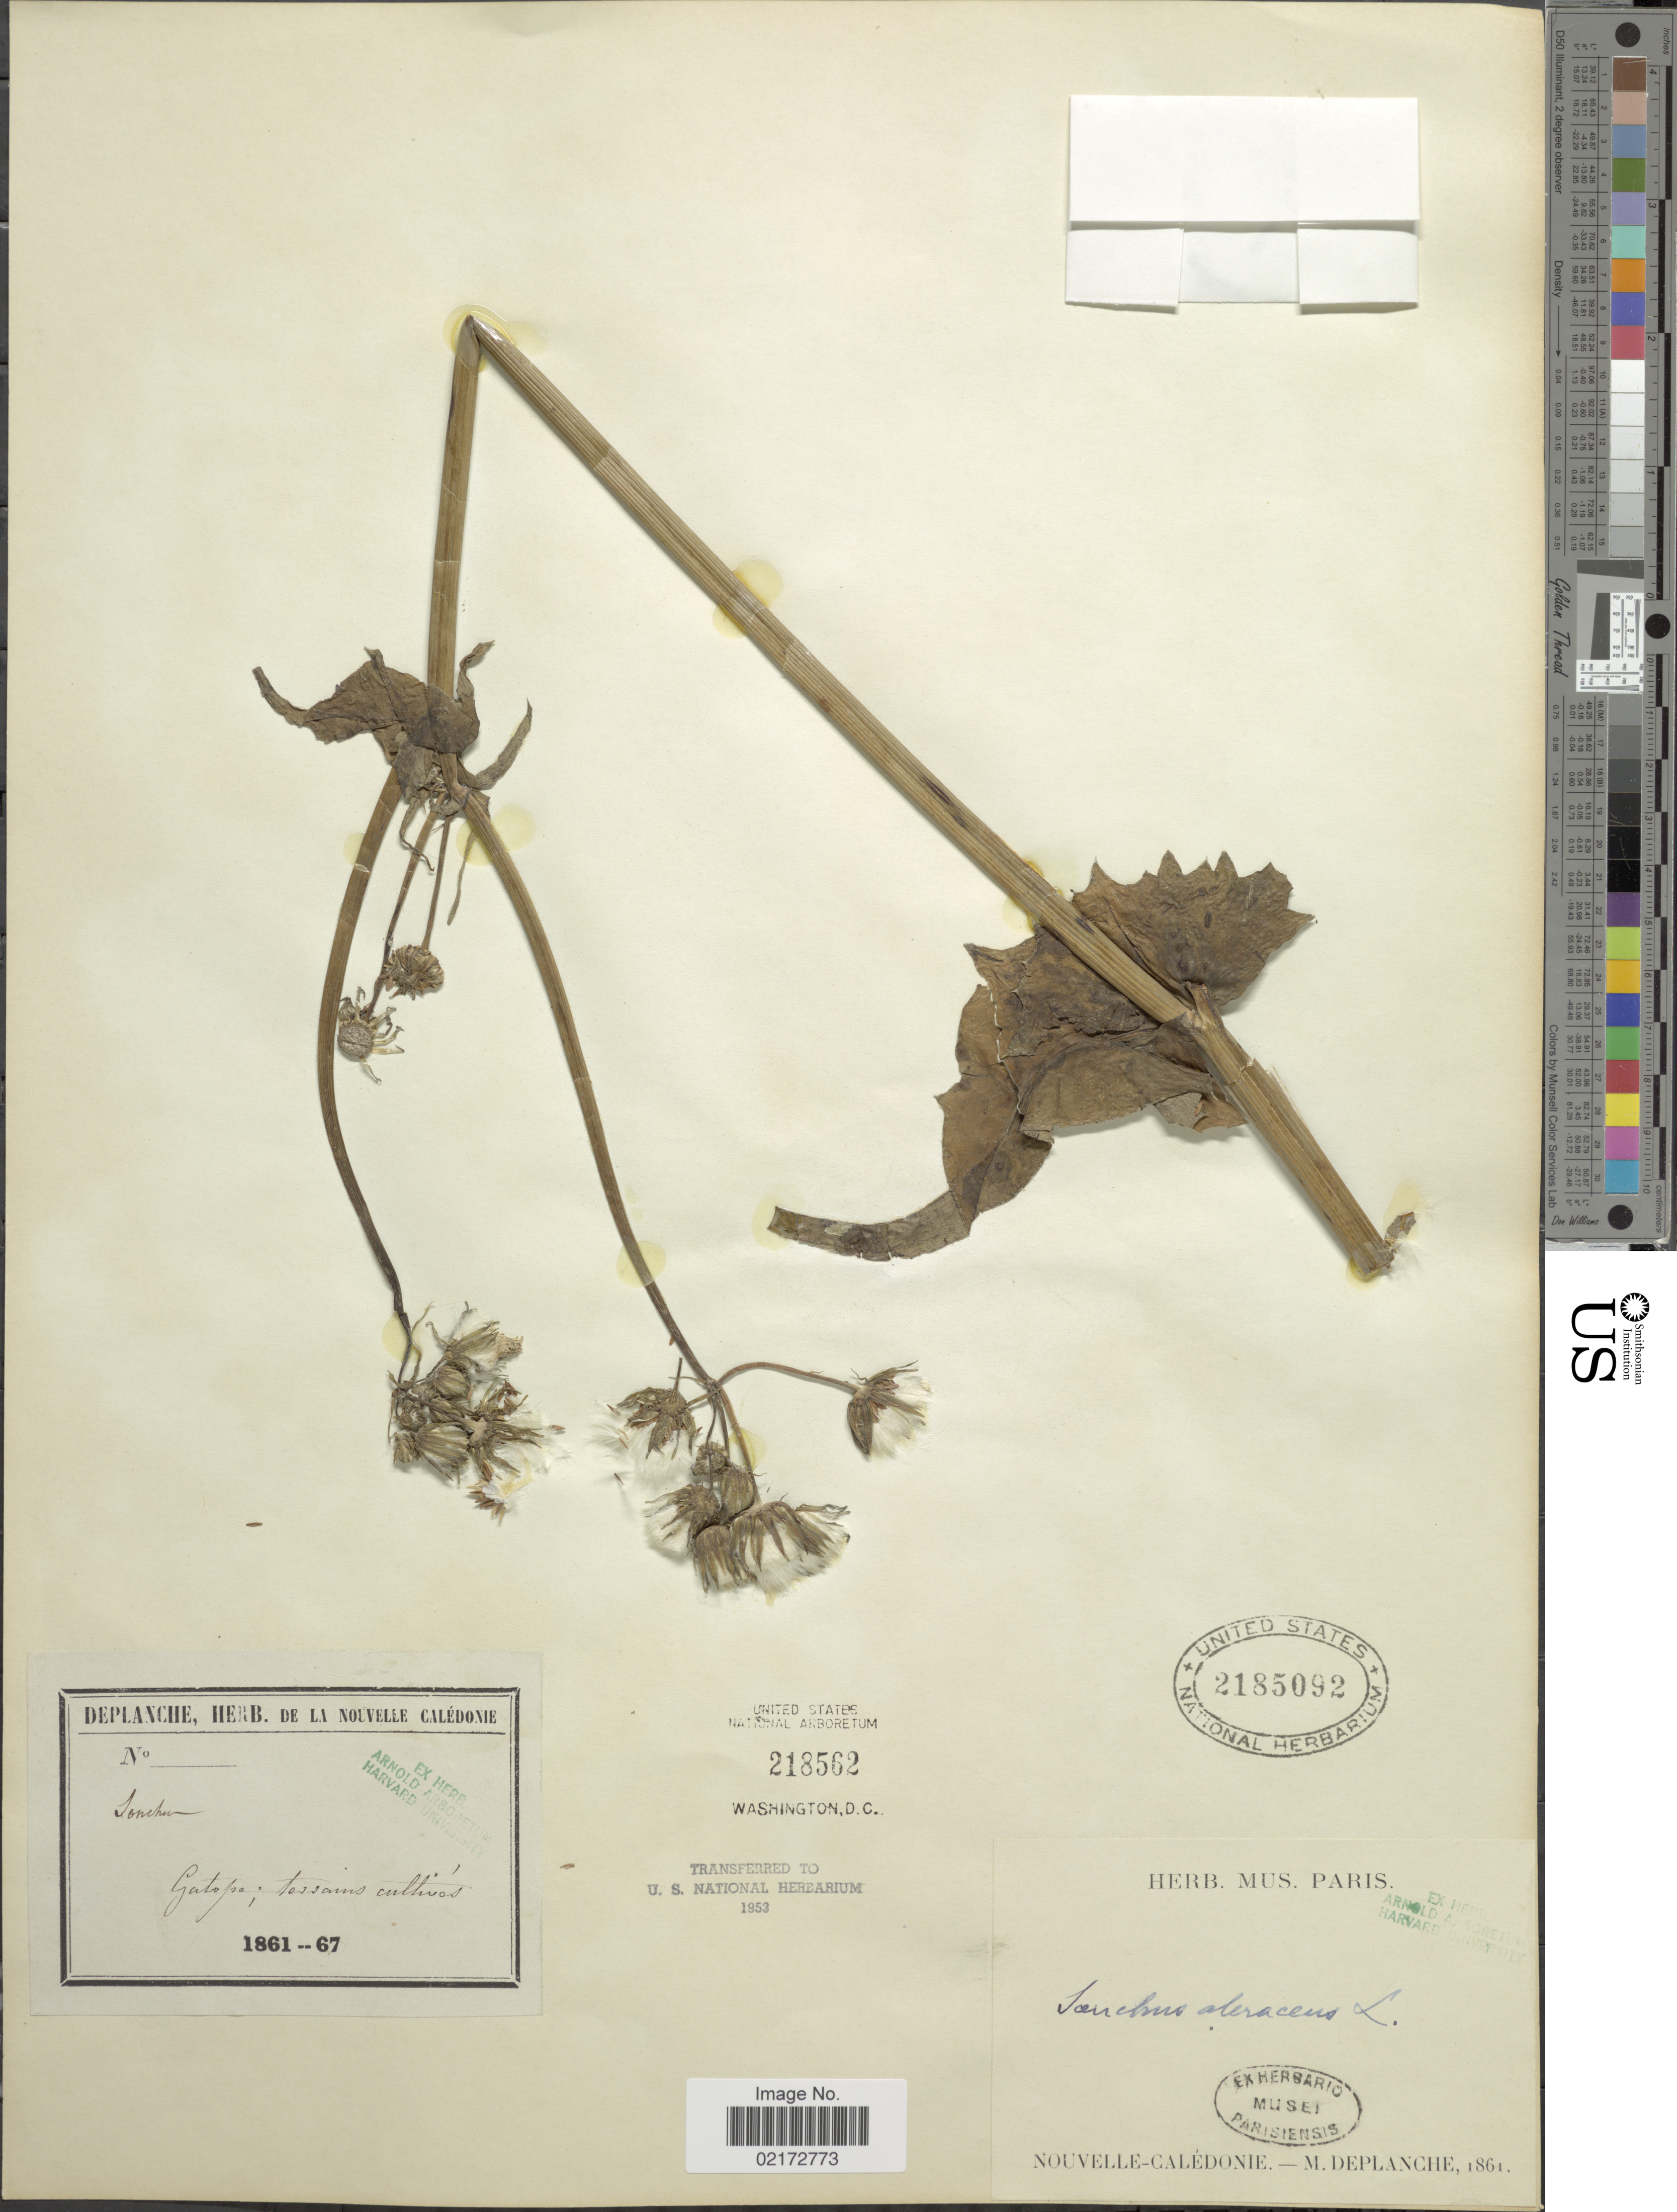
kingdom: Plantae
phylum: Tracheophyta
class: Magnoliopsida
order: Asterales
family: Asteraceae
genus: Sonchus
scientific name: Sonchus oleraceus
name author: L.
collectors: M. Deplanche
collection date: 1861/1867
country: New Caledonia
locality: Gatape, tossains cultivos. [interpreted]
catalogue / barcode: US 2185092